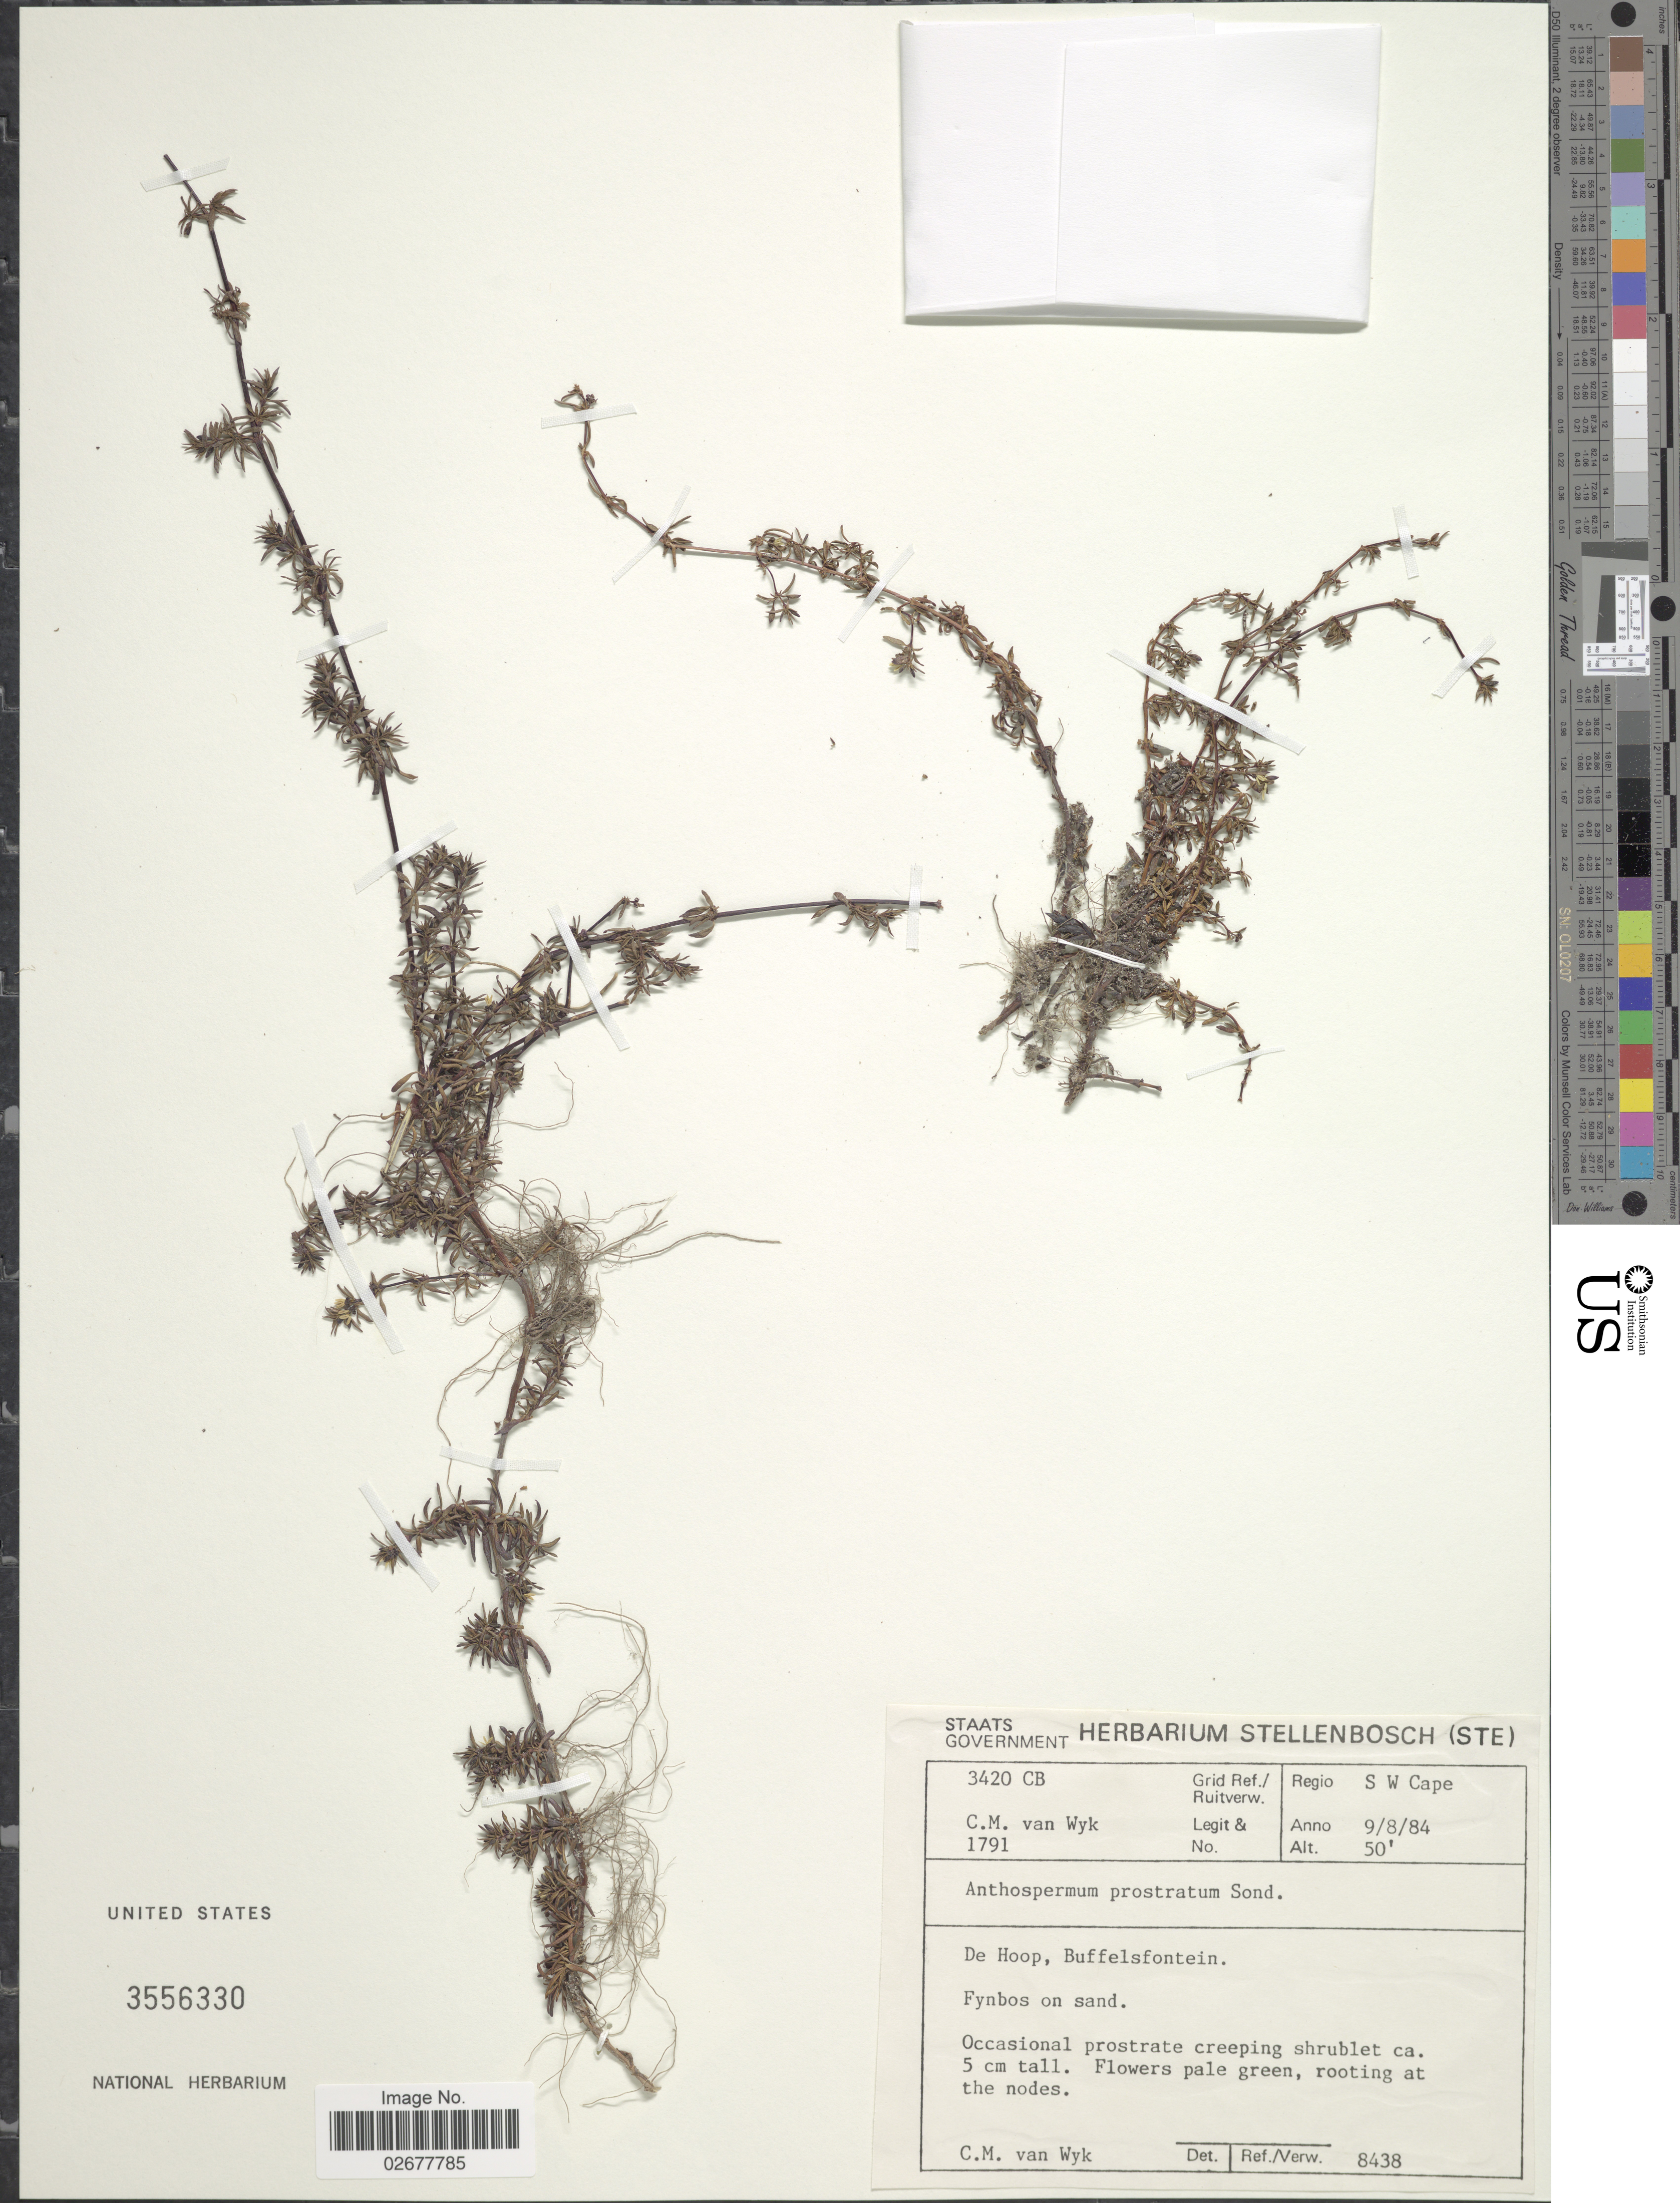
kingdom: Plantae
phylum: Tracheophyta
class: Magnoliopsida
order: Gentianales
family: Rubiaceae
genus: Anthospermum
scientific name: Anthospermum prostratum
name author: Sond.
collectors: C. Van Wyk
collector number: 1791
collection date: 1984-08-09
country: South Africa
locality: S W Cape. De Hoop, Buffelsfontein.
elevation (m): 15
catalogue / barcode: US 3556330